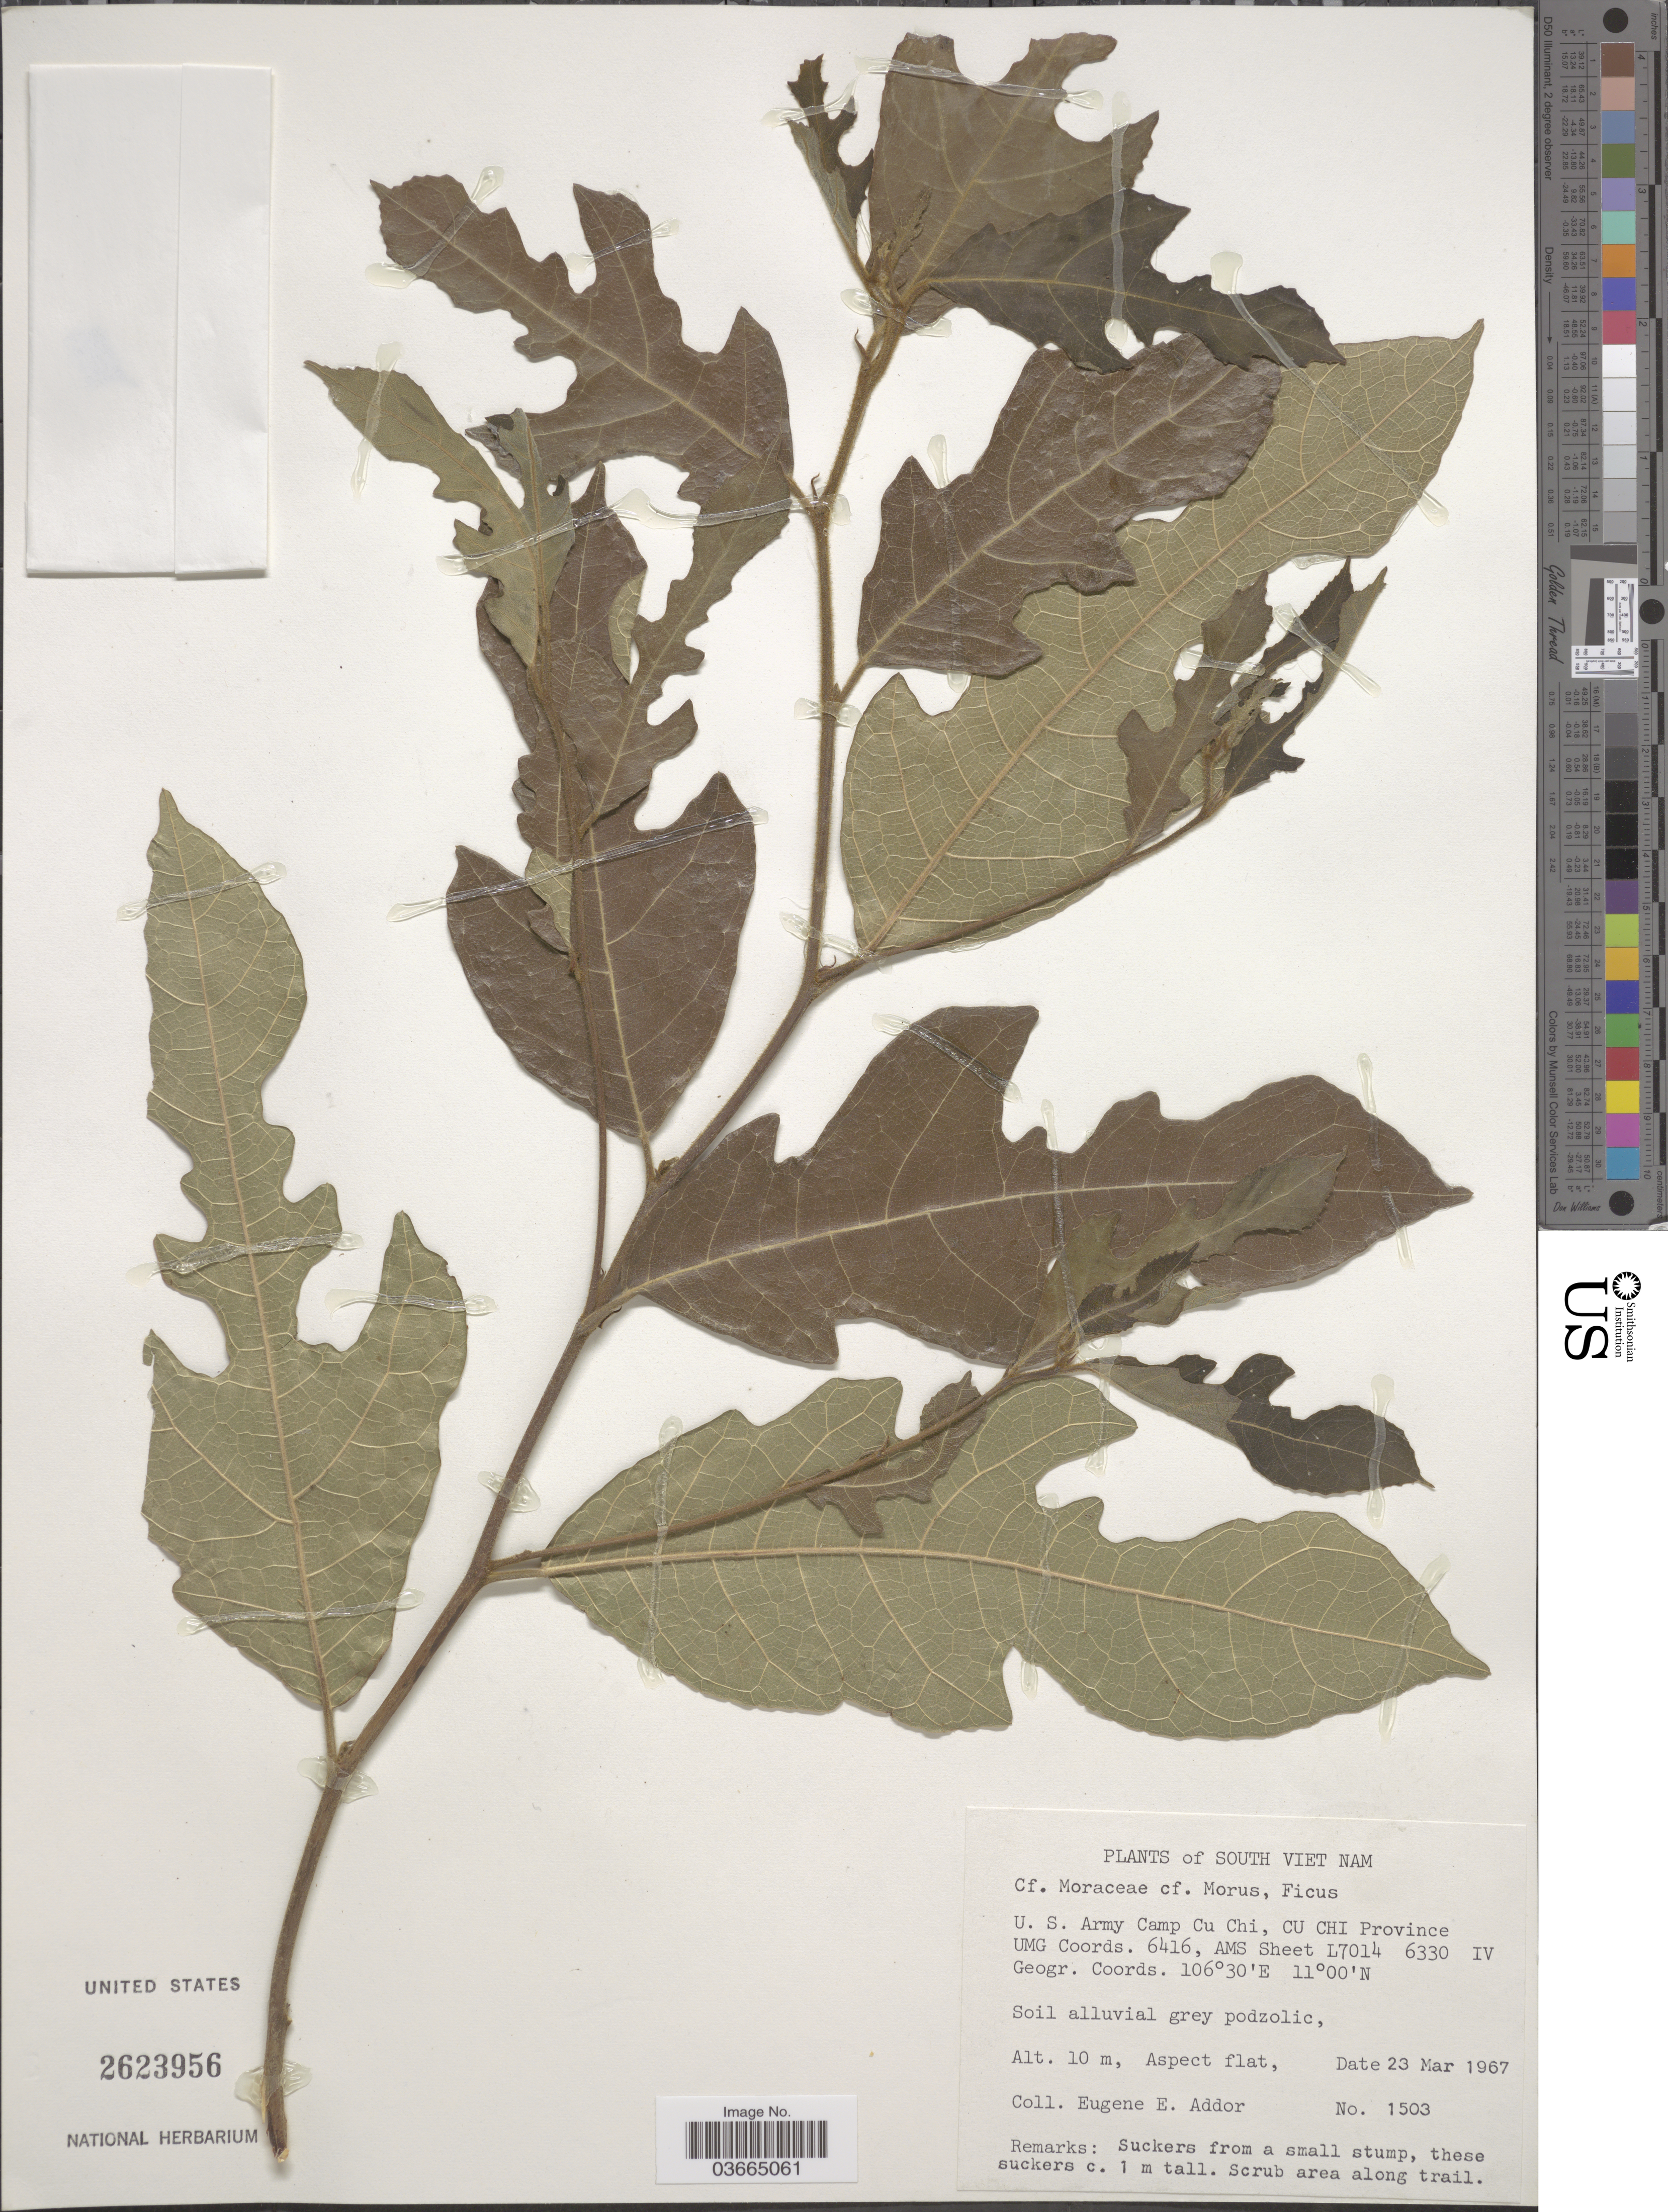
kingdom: Plantae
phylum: Tracheophyta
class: Magnoliopsida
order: Rosales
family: Moraceae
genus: Morus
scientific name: Morus sp.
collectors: E. E. Addor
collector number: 1503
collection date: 1967-03-23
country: Vietnam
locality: South Vietnam. U. S. Army Camp Cu Chi, Cu Chi Province. UMG Coords. 6416, AMS Sheet L7014 6330 IV.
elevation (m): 10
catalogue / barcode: US 2623956